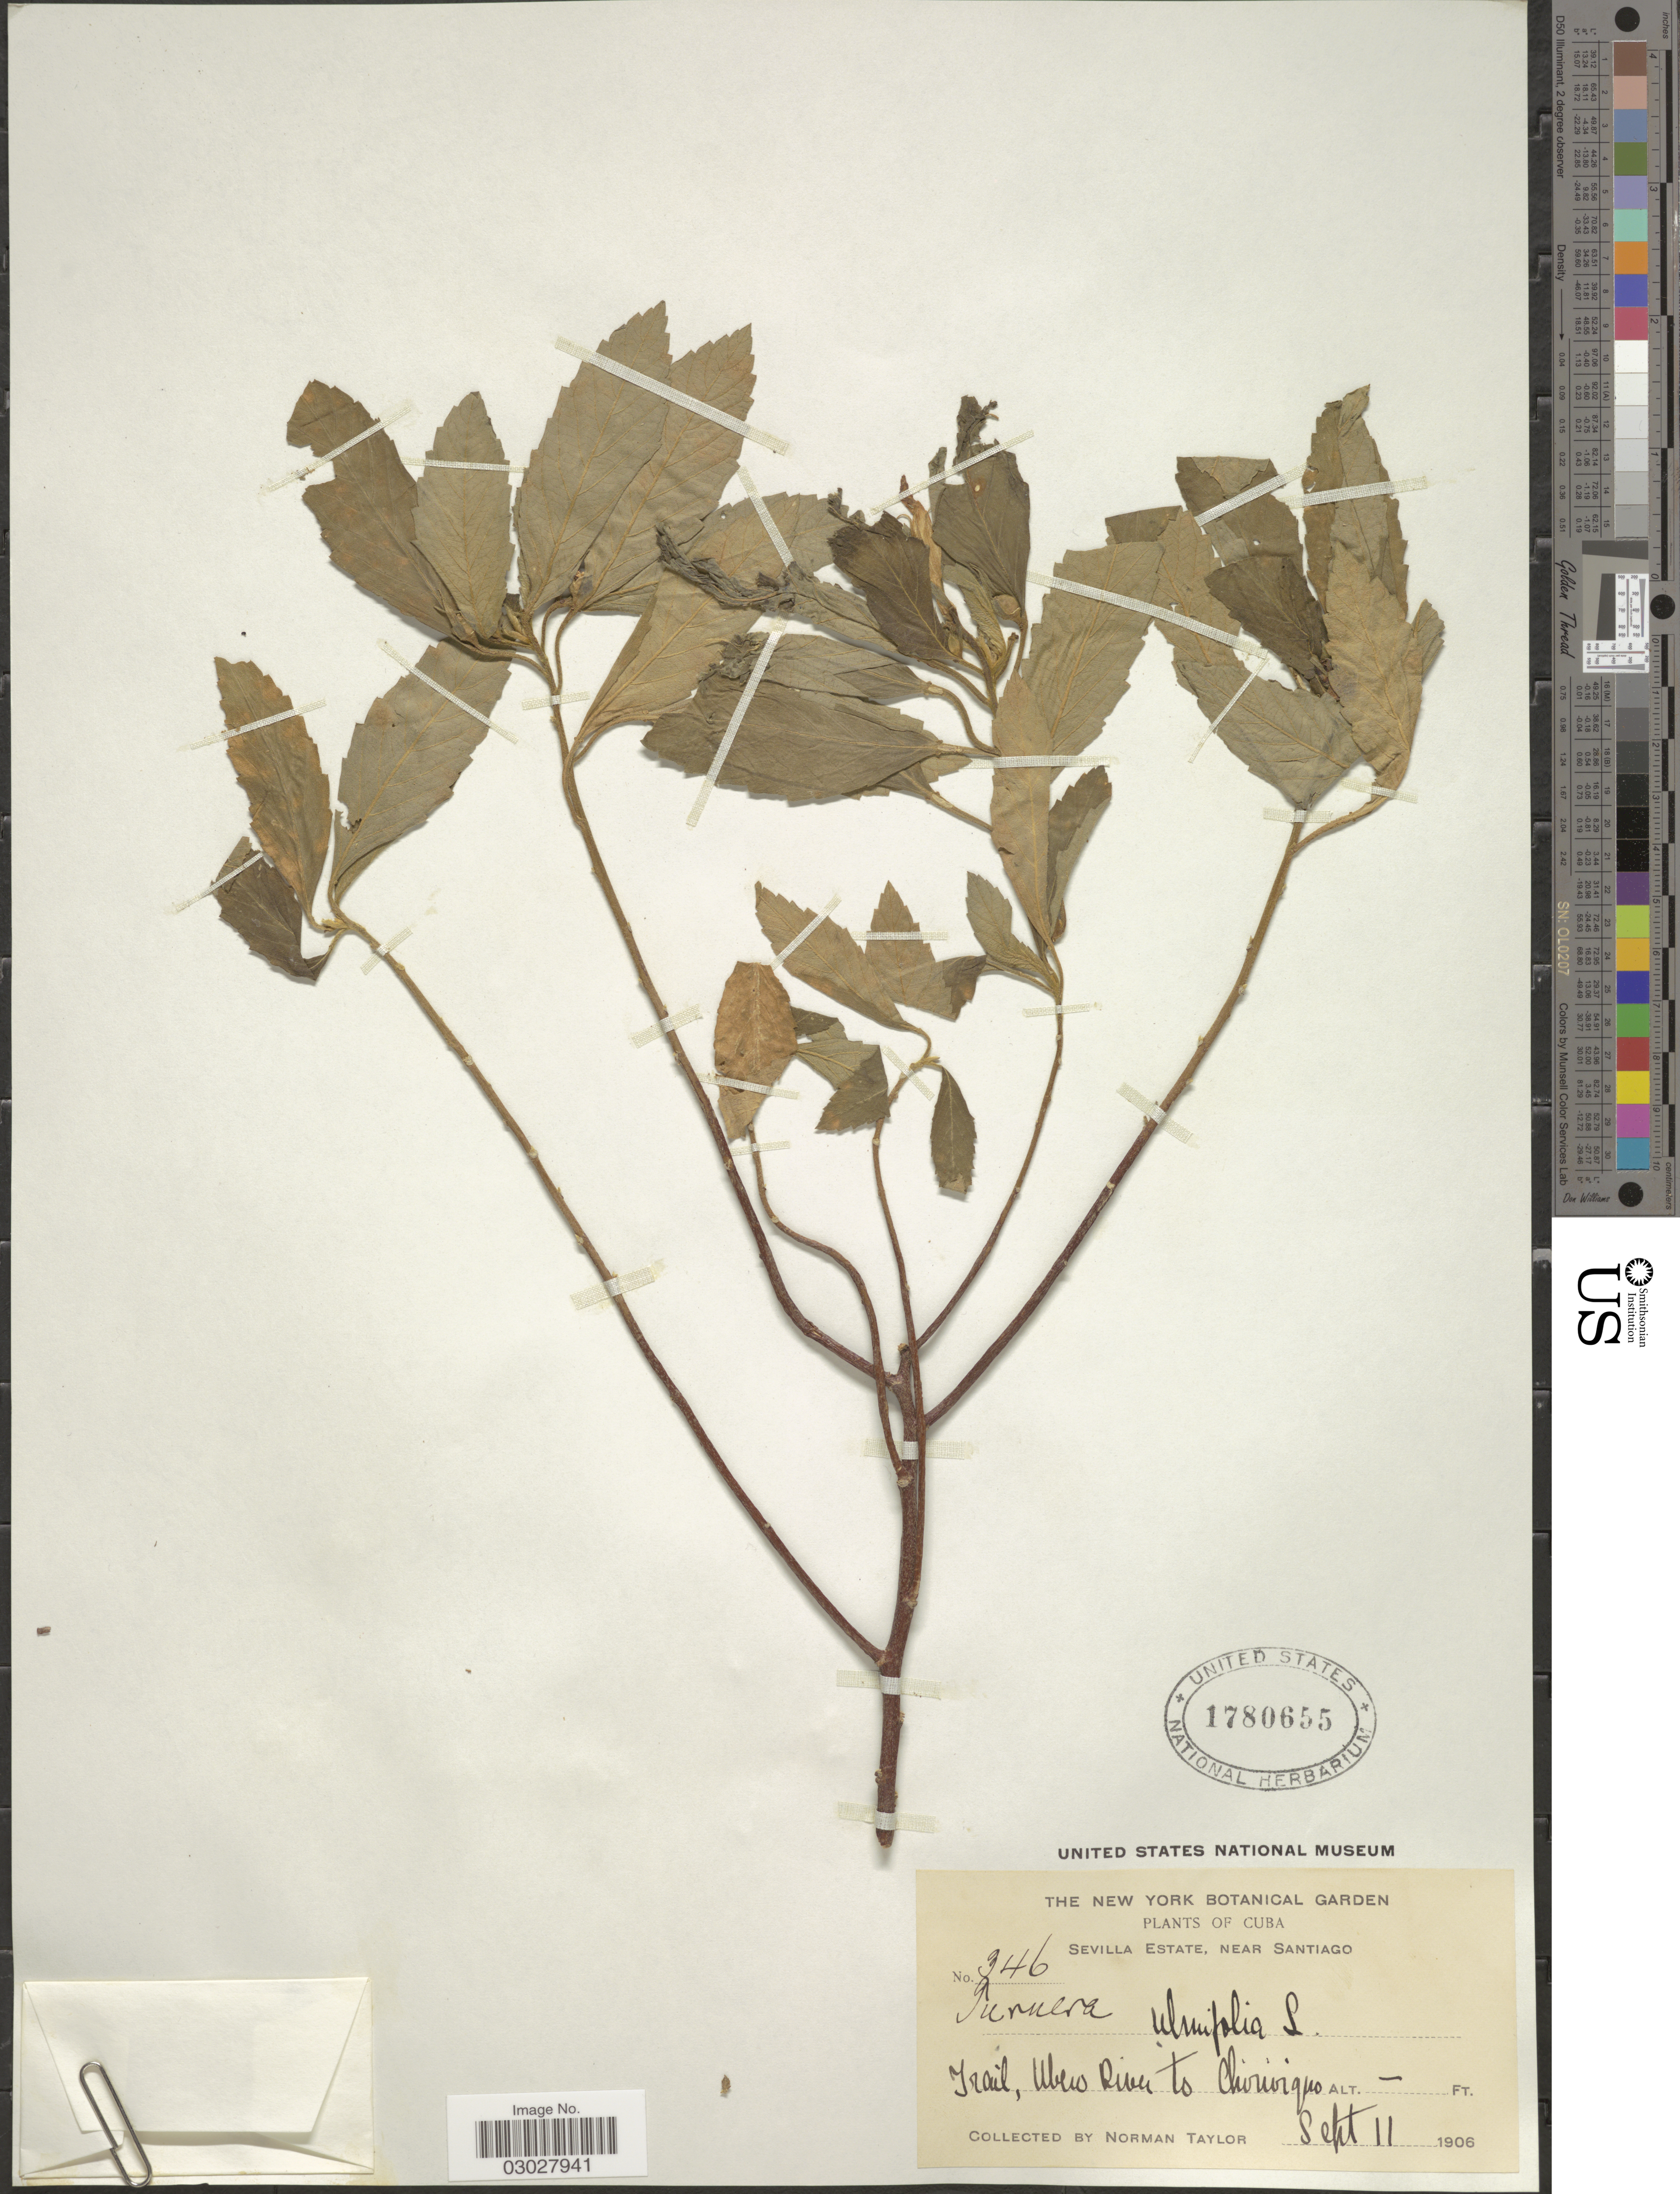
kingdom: Plantae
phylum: Tracheophyta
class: Magnoliopsida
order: Malpighiales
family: Turneraceae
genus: Turnera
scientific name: Turnera ulmifolia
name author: L.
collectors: N. Taylor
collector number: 346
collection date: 1906-09-11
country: Cuba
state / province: Santiago de Cuba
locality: Sevilla Estate, near Santiago. Trail, Ubero River to Chiriviquo.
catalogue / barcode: US 1780655